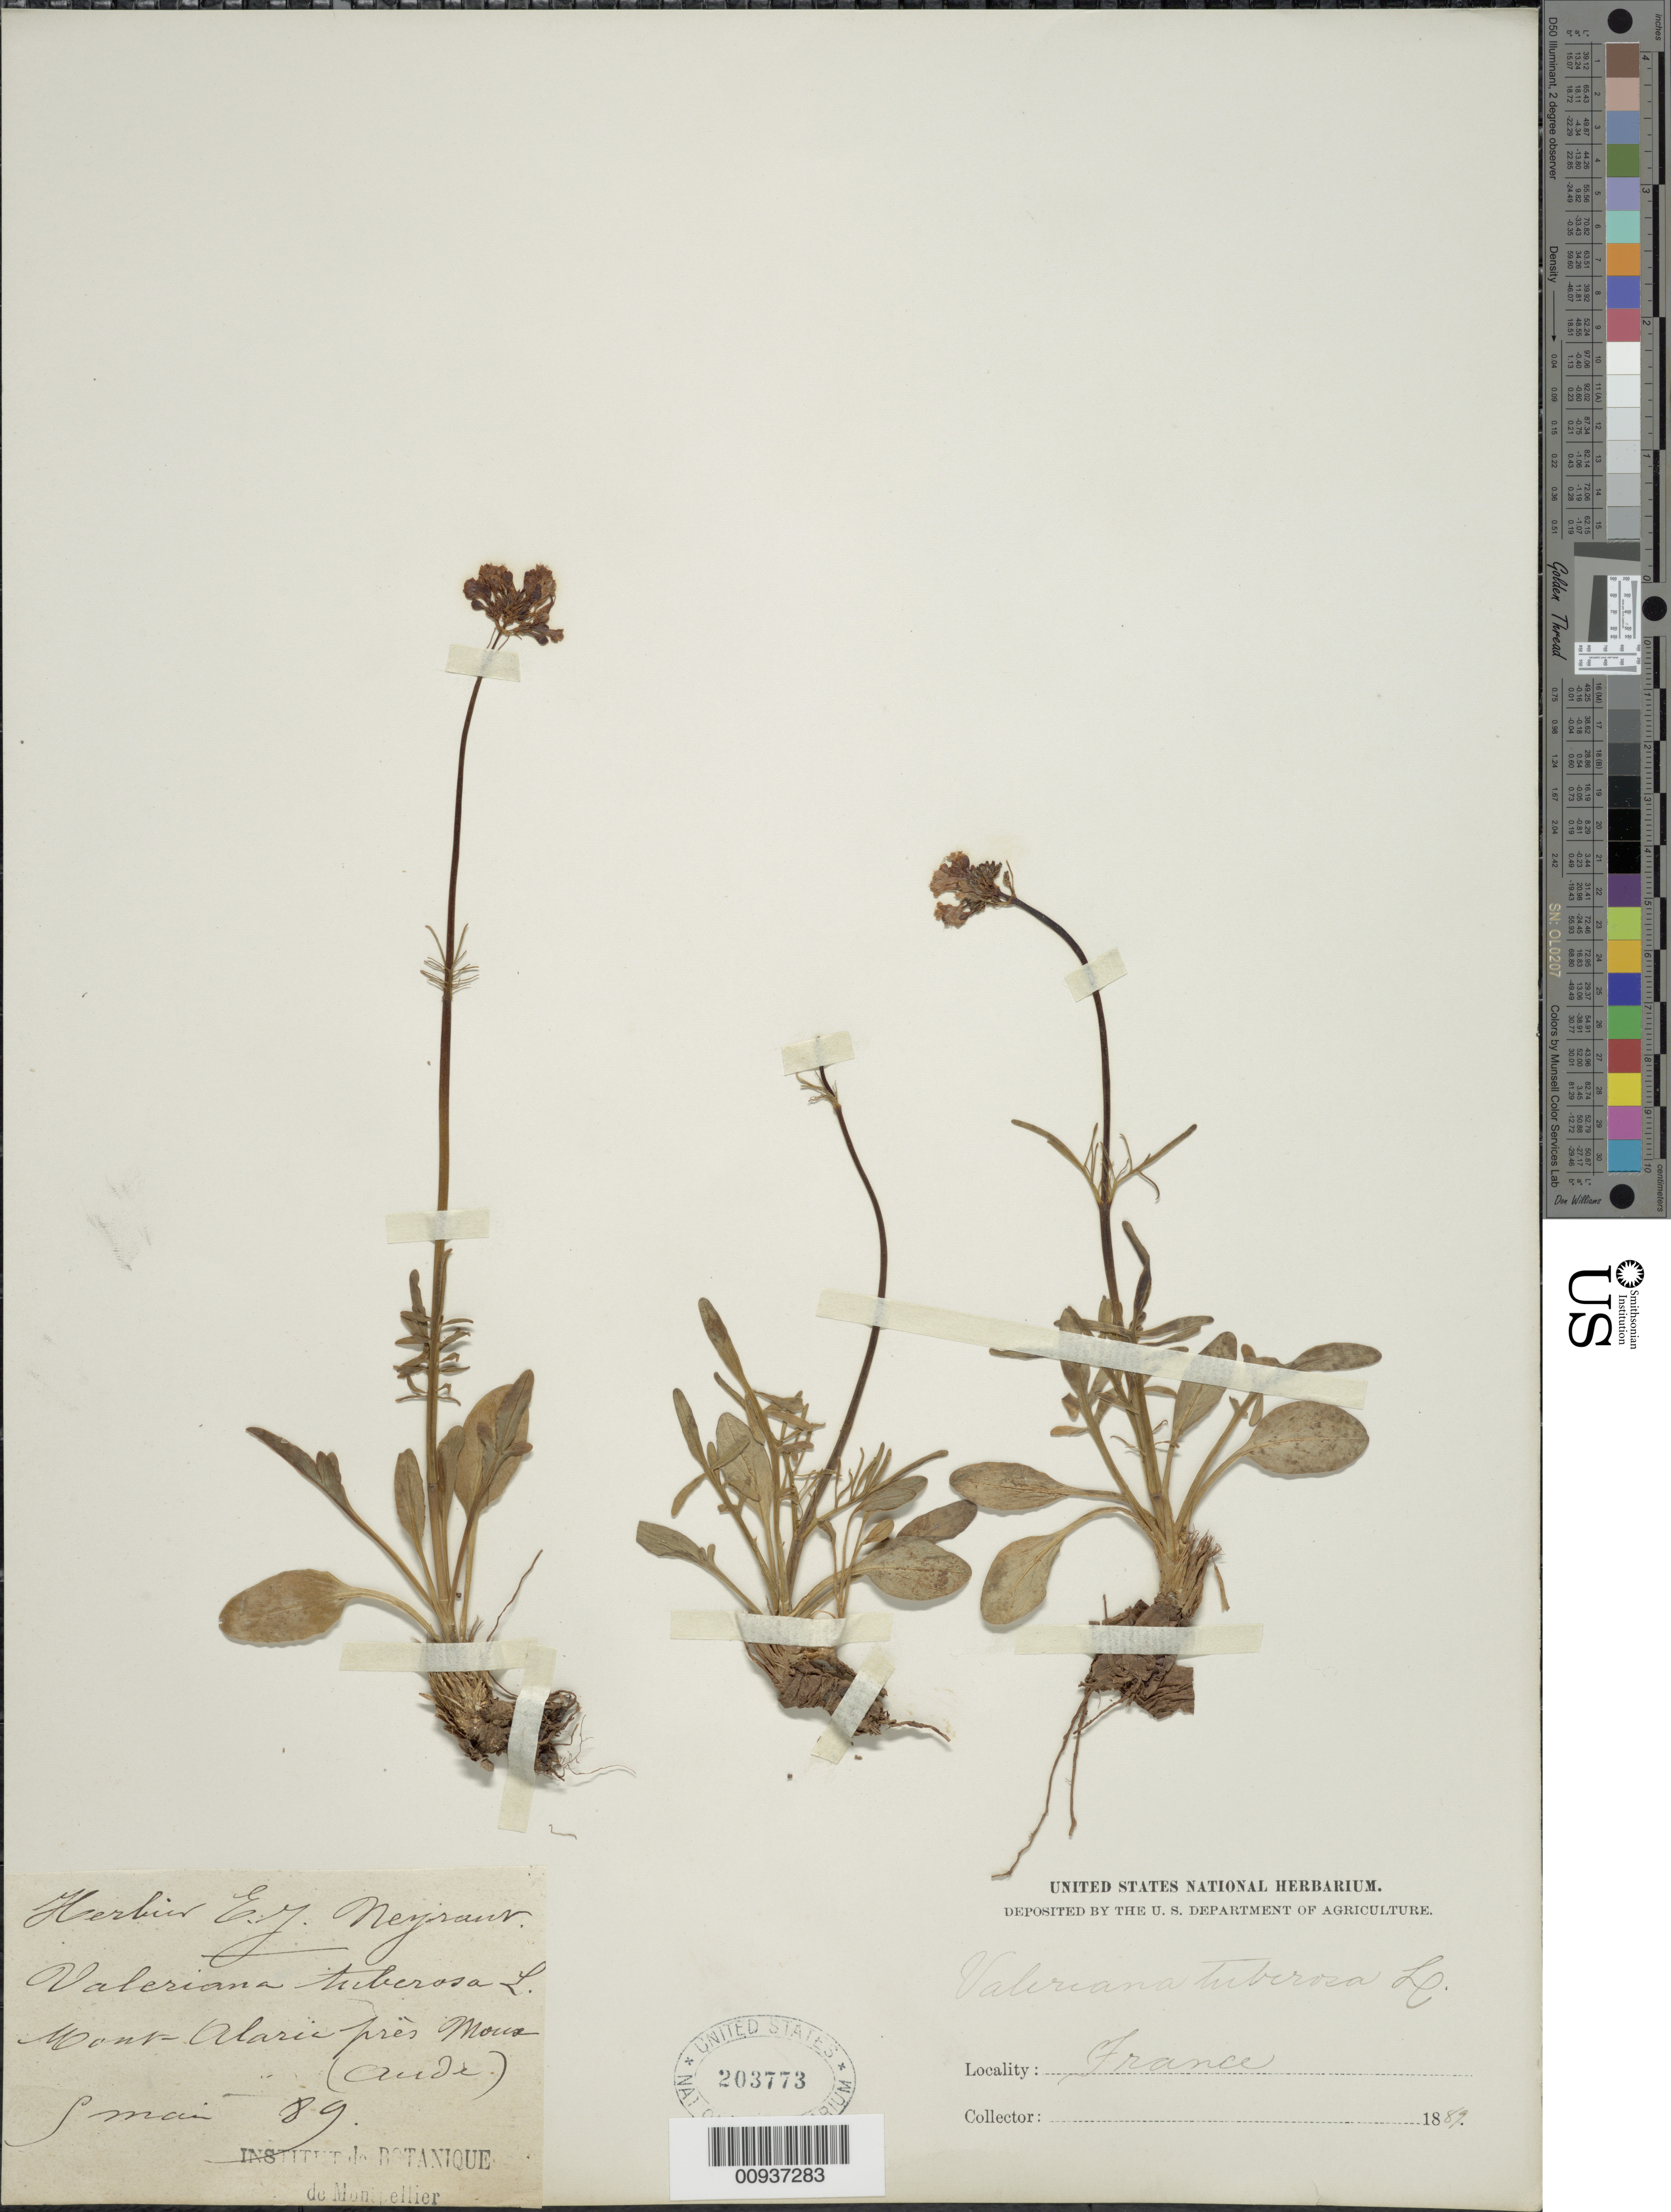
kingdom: Plantae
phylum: Tracheophyta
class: Magnoliopsida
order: Dipsacales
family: Caprifoliaceae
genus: Valeriana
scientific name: Valeriana tuberosa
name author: L.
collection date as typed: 1887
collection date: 1887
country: France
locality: locality information illegible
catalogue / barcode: US 203773